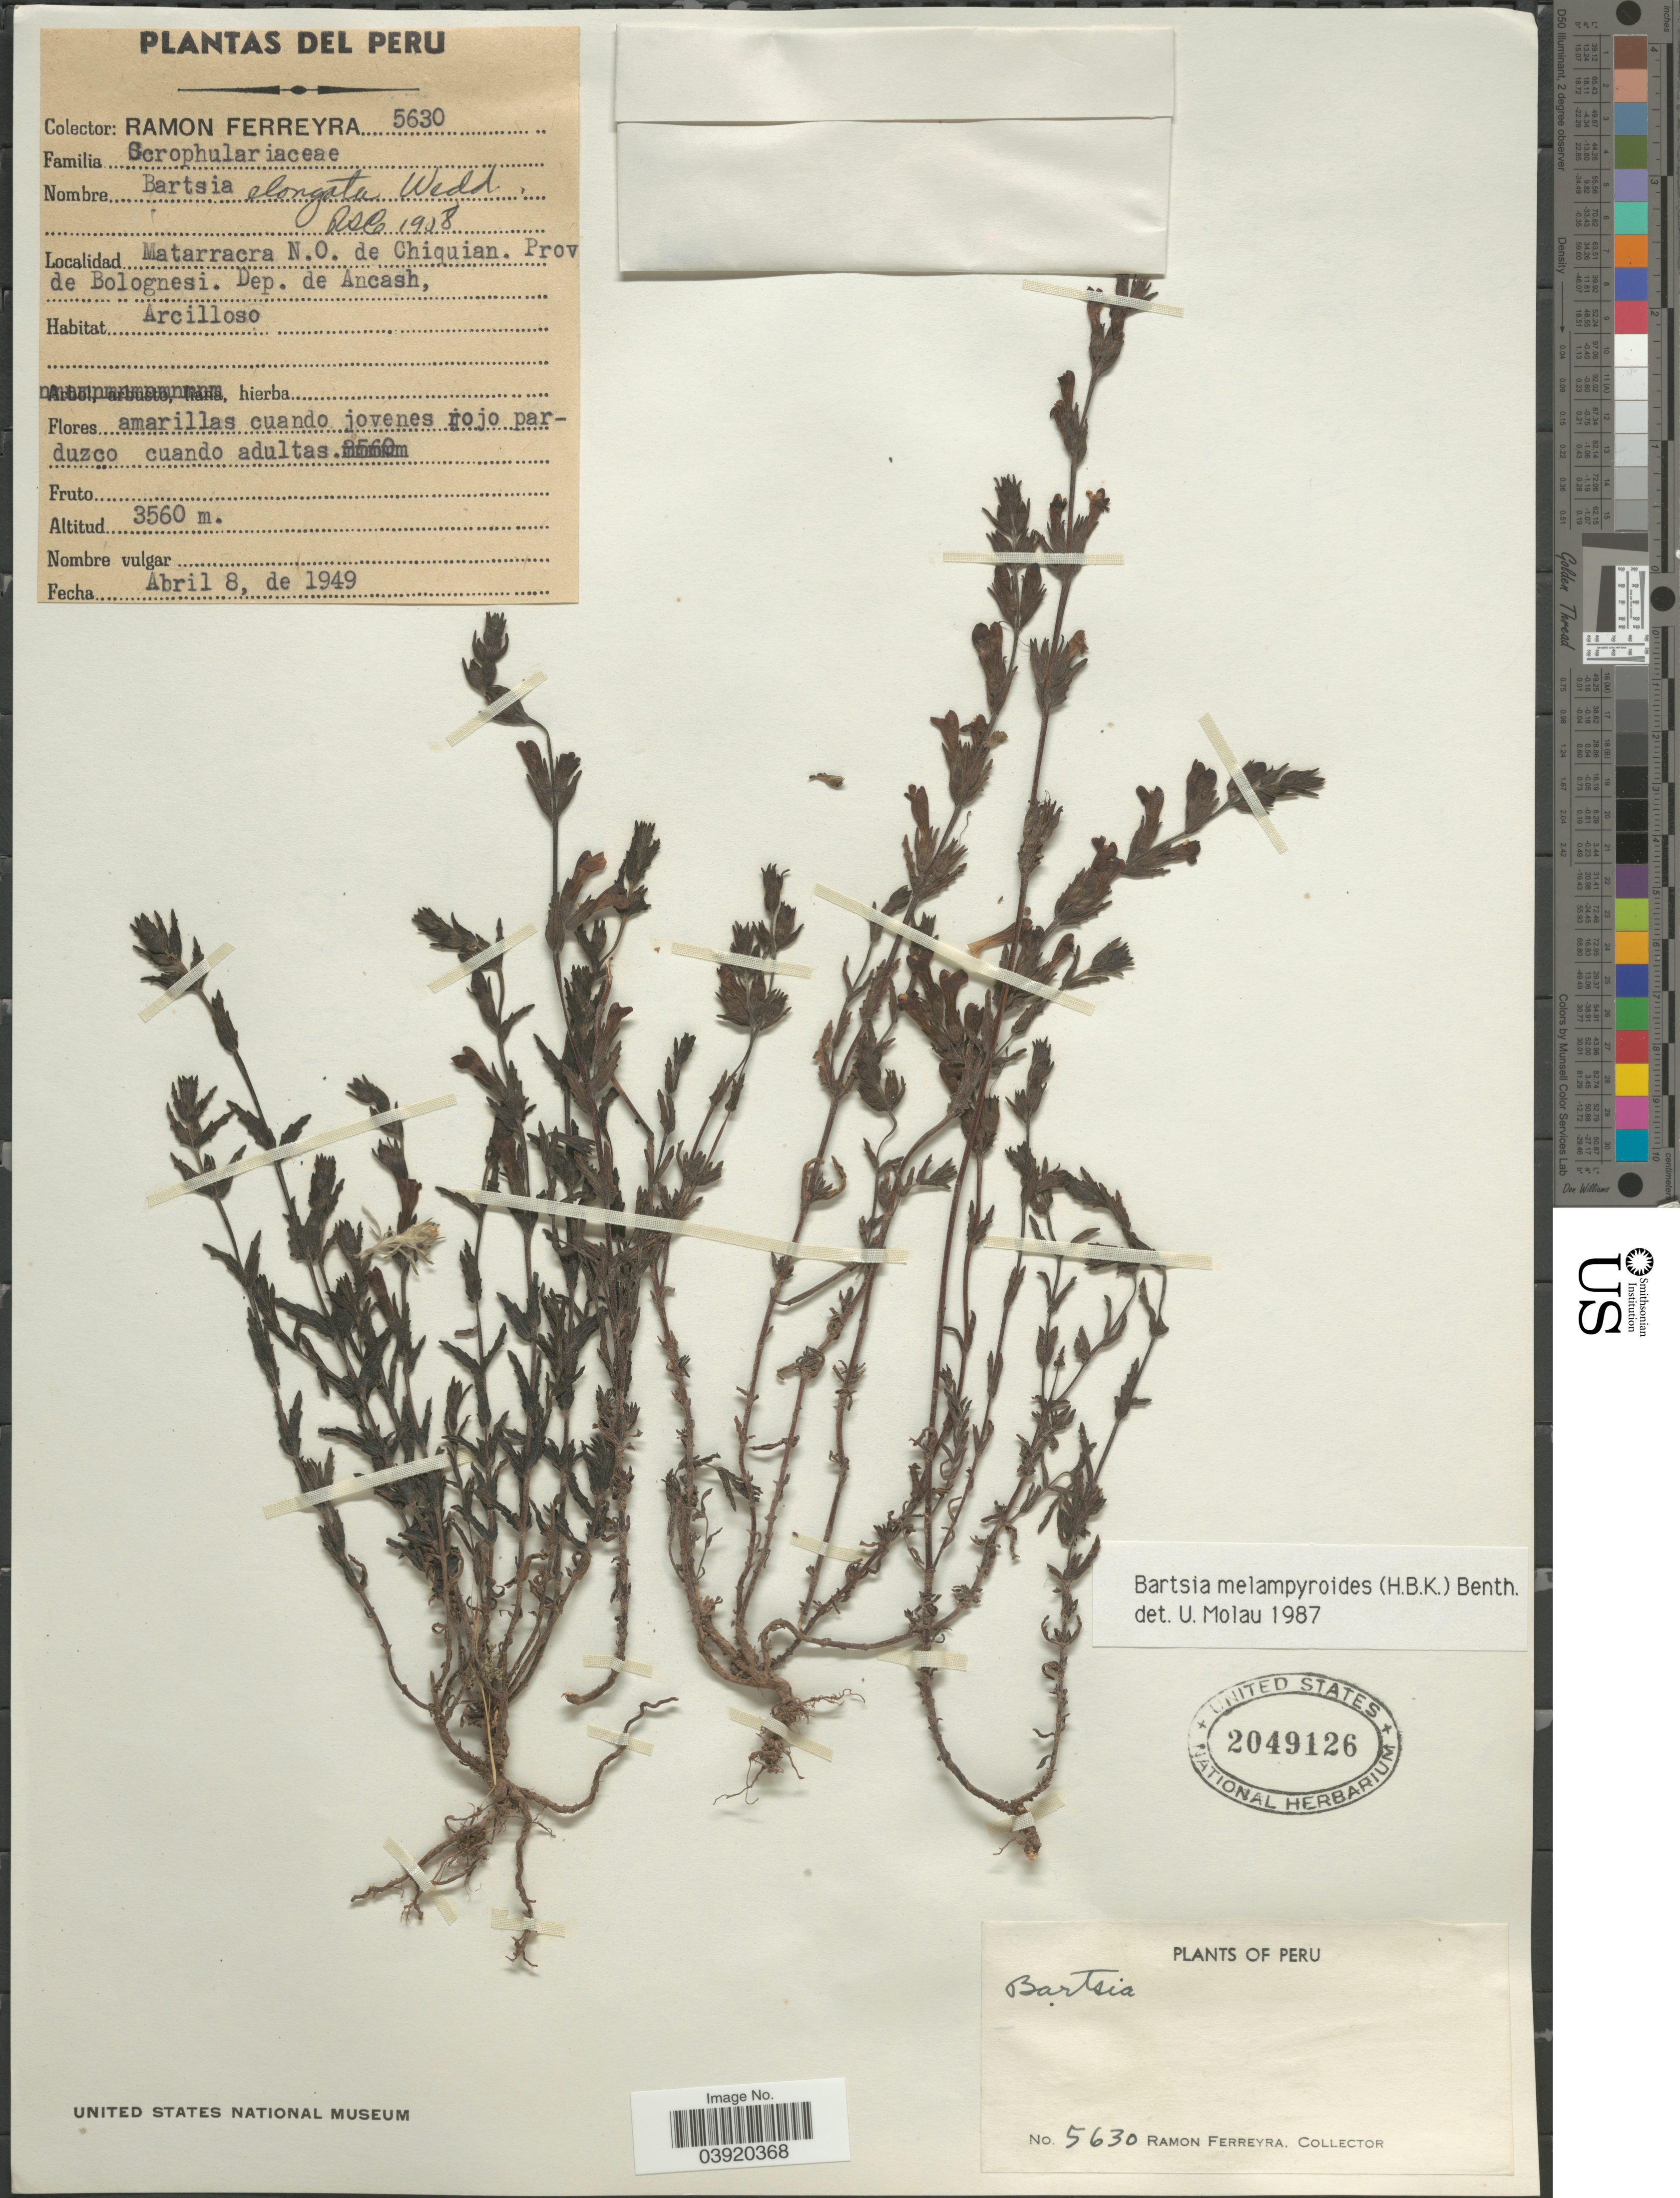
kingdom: Plantae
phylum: Tracheophyta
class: Magnoliopsida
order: Lamiales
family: Orobanchaceae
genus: Bartsia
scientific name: Bartsia melampyroides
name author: (Kunth) Benth.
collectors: R. A. Ferreyra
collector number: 5630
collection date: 1949-04-08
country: Peru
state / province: Ancash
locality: Matarracra N.O. de Chiquian. Prov. de Bolognesi. Dep. de Ancash.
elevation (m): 3560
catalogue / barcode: US 2049126